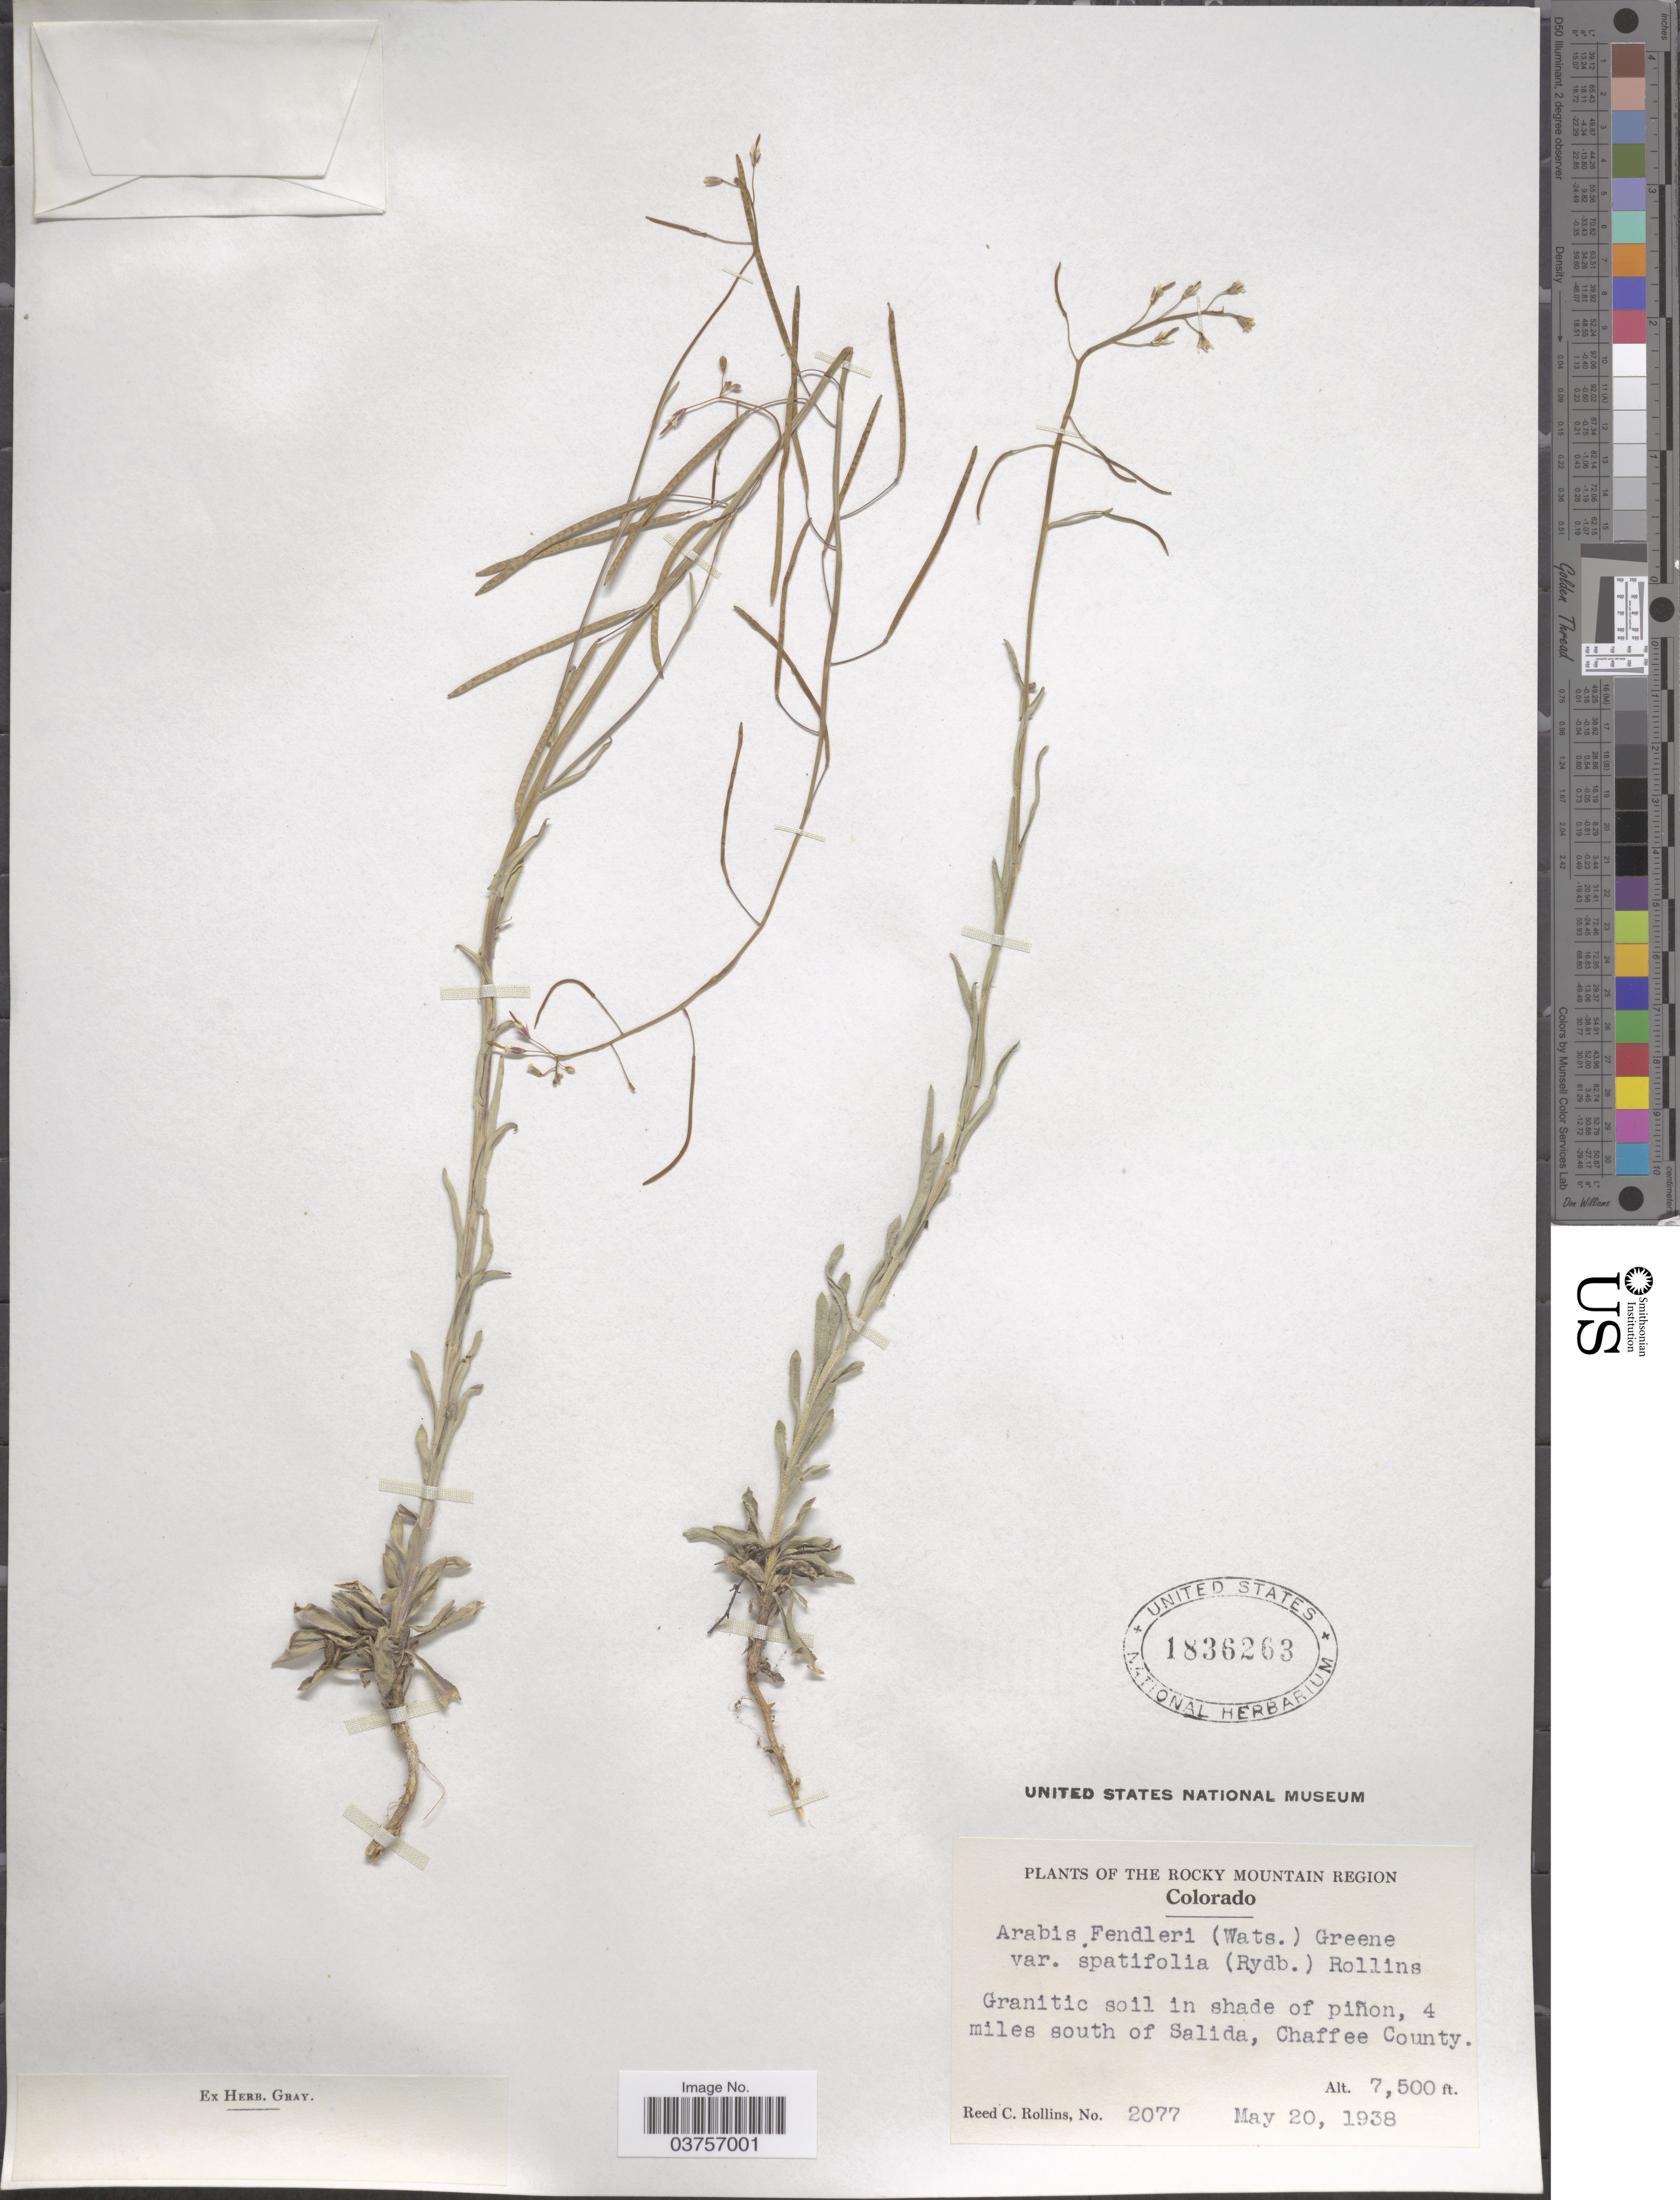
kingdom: Plantae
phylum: Tracheophyta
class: Magnoliopsida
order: Brassicales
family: Brassicaceae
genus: Arabis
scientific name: Arabis fendleri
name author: (S. Watson) Greene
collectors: R. C. Rollins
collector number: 2077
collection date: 1938-05-20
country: United States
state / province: Colorado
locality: The Rocky Mountain Region. 4 miles south of Salida, Chaffee County.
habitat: granitic soil in shade of pinon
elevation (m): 2286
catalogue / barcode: US 1836263